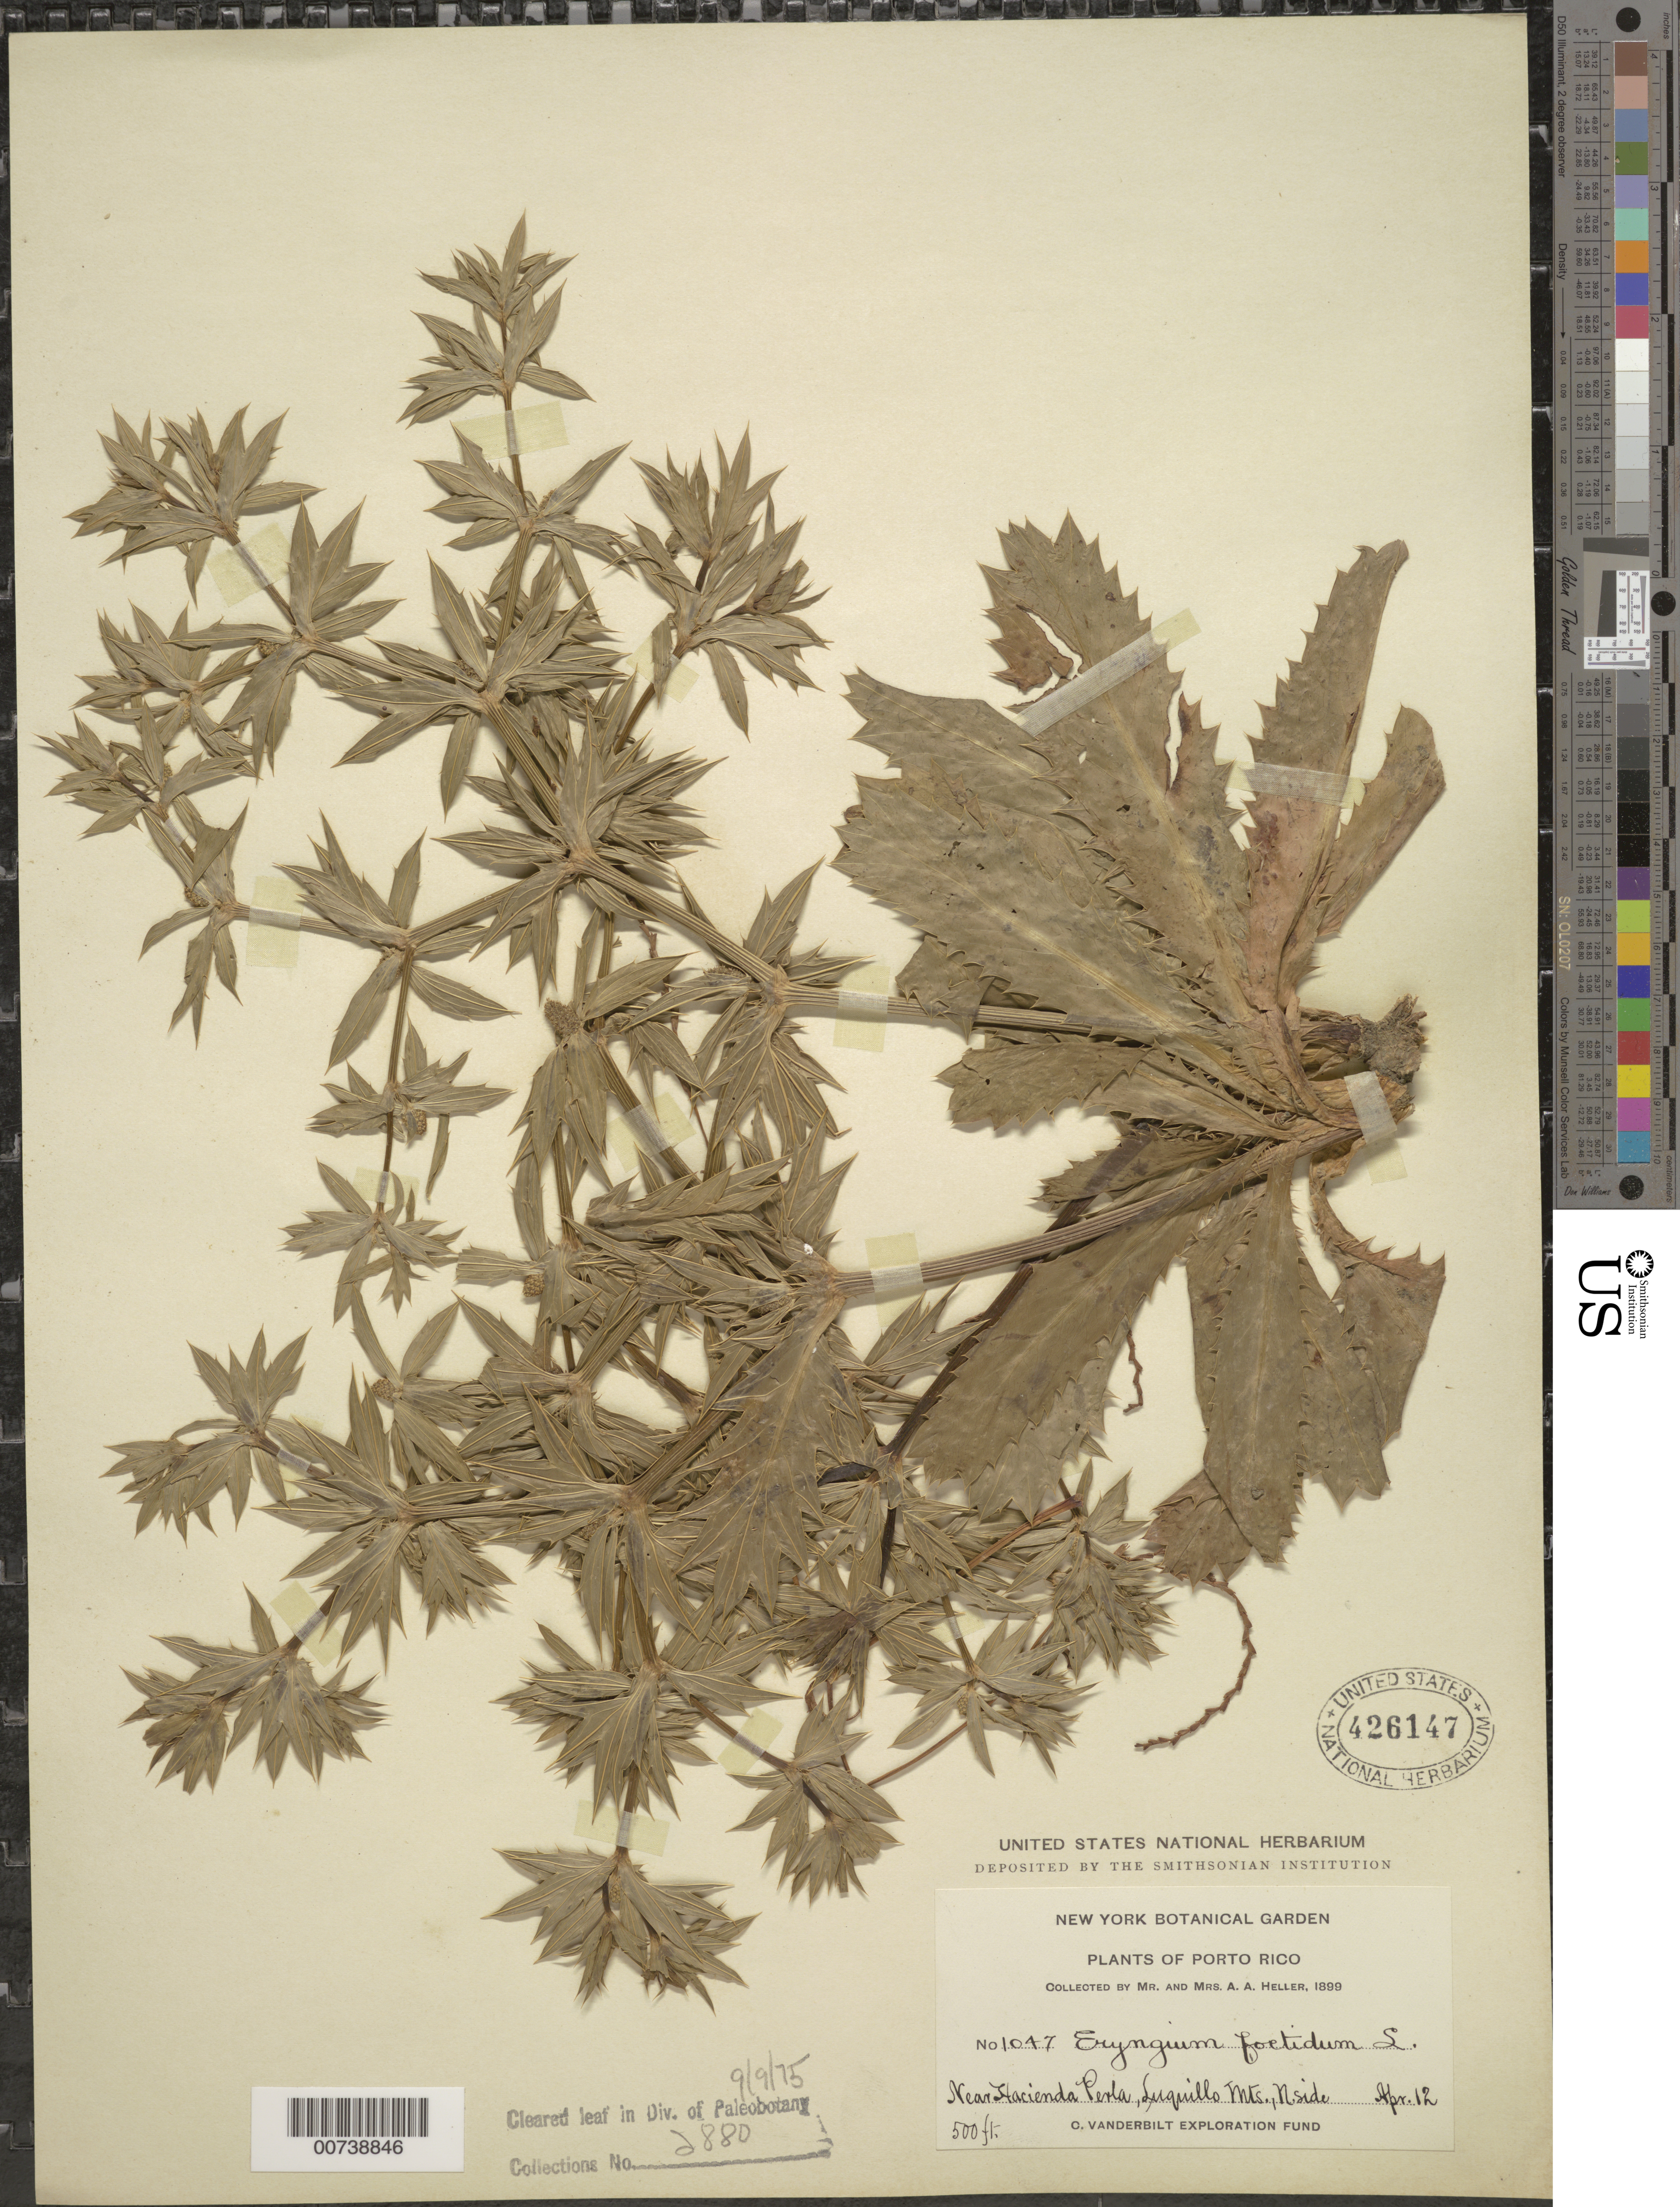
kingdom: Plantae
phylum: Tracheophyta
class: Magnoliopsida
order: Apiales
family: Apiaceae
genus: Eryngium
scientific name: Eryngium foetidum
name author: L.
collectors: A. A. Heller & E. G. Heller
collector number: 1047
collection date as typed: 12 Apr 1899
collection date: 1899-04-12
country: Puerto Rico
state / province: Luquillo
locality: Near Hacienda Perla, Luquillo Mountains, North side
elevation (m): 152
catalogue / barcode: US 426147